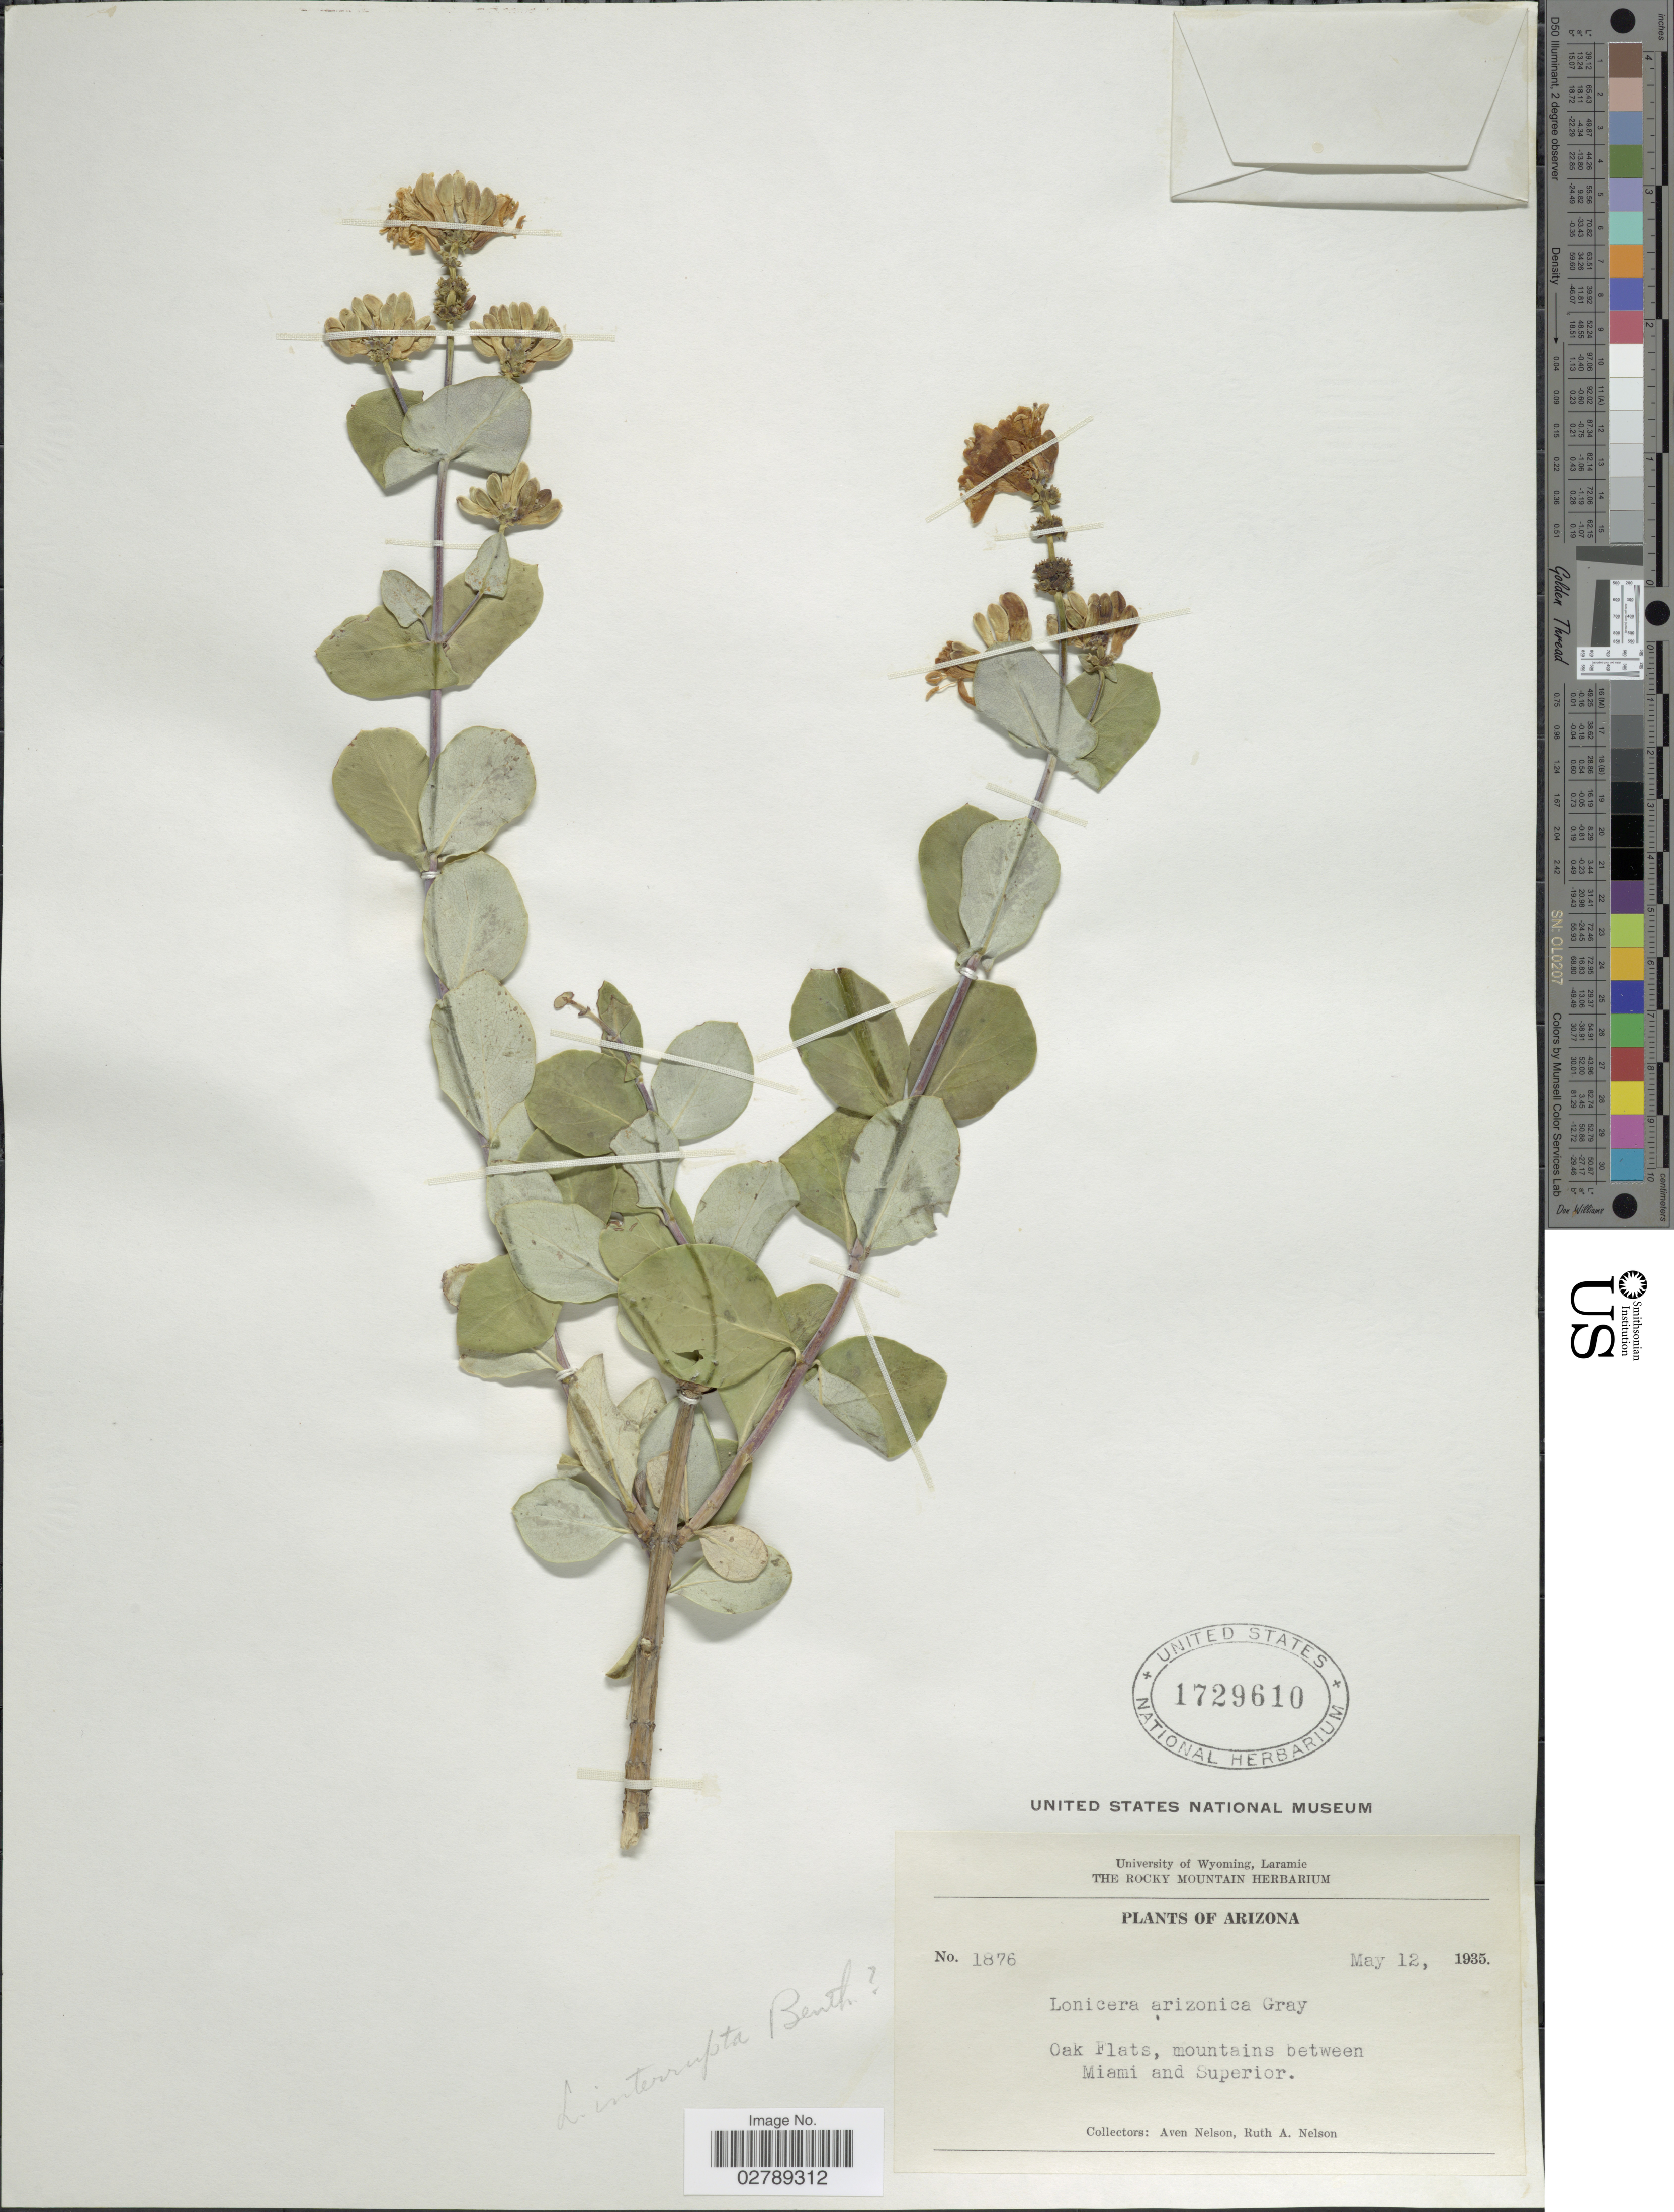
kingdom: Plantae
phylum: Tracheophyta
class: Magnoliopsida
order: Dipsacales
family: Caprifoliaceae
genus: Lonicera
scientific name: Lonicera interrupta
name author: Benth.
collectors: A. Nelson & R. A. Nelson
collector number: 1876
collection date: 1935-05-12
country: United States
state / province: Arizona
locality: Oak Flats, mountains between Miami and Superior.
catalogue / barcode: US 1729610